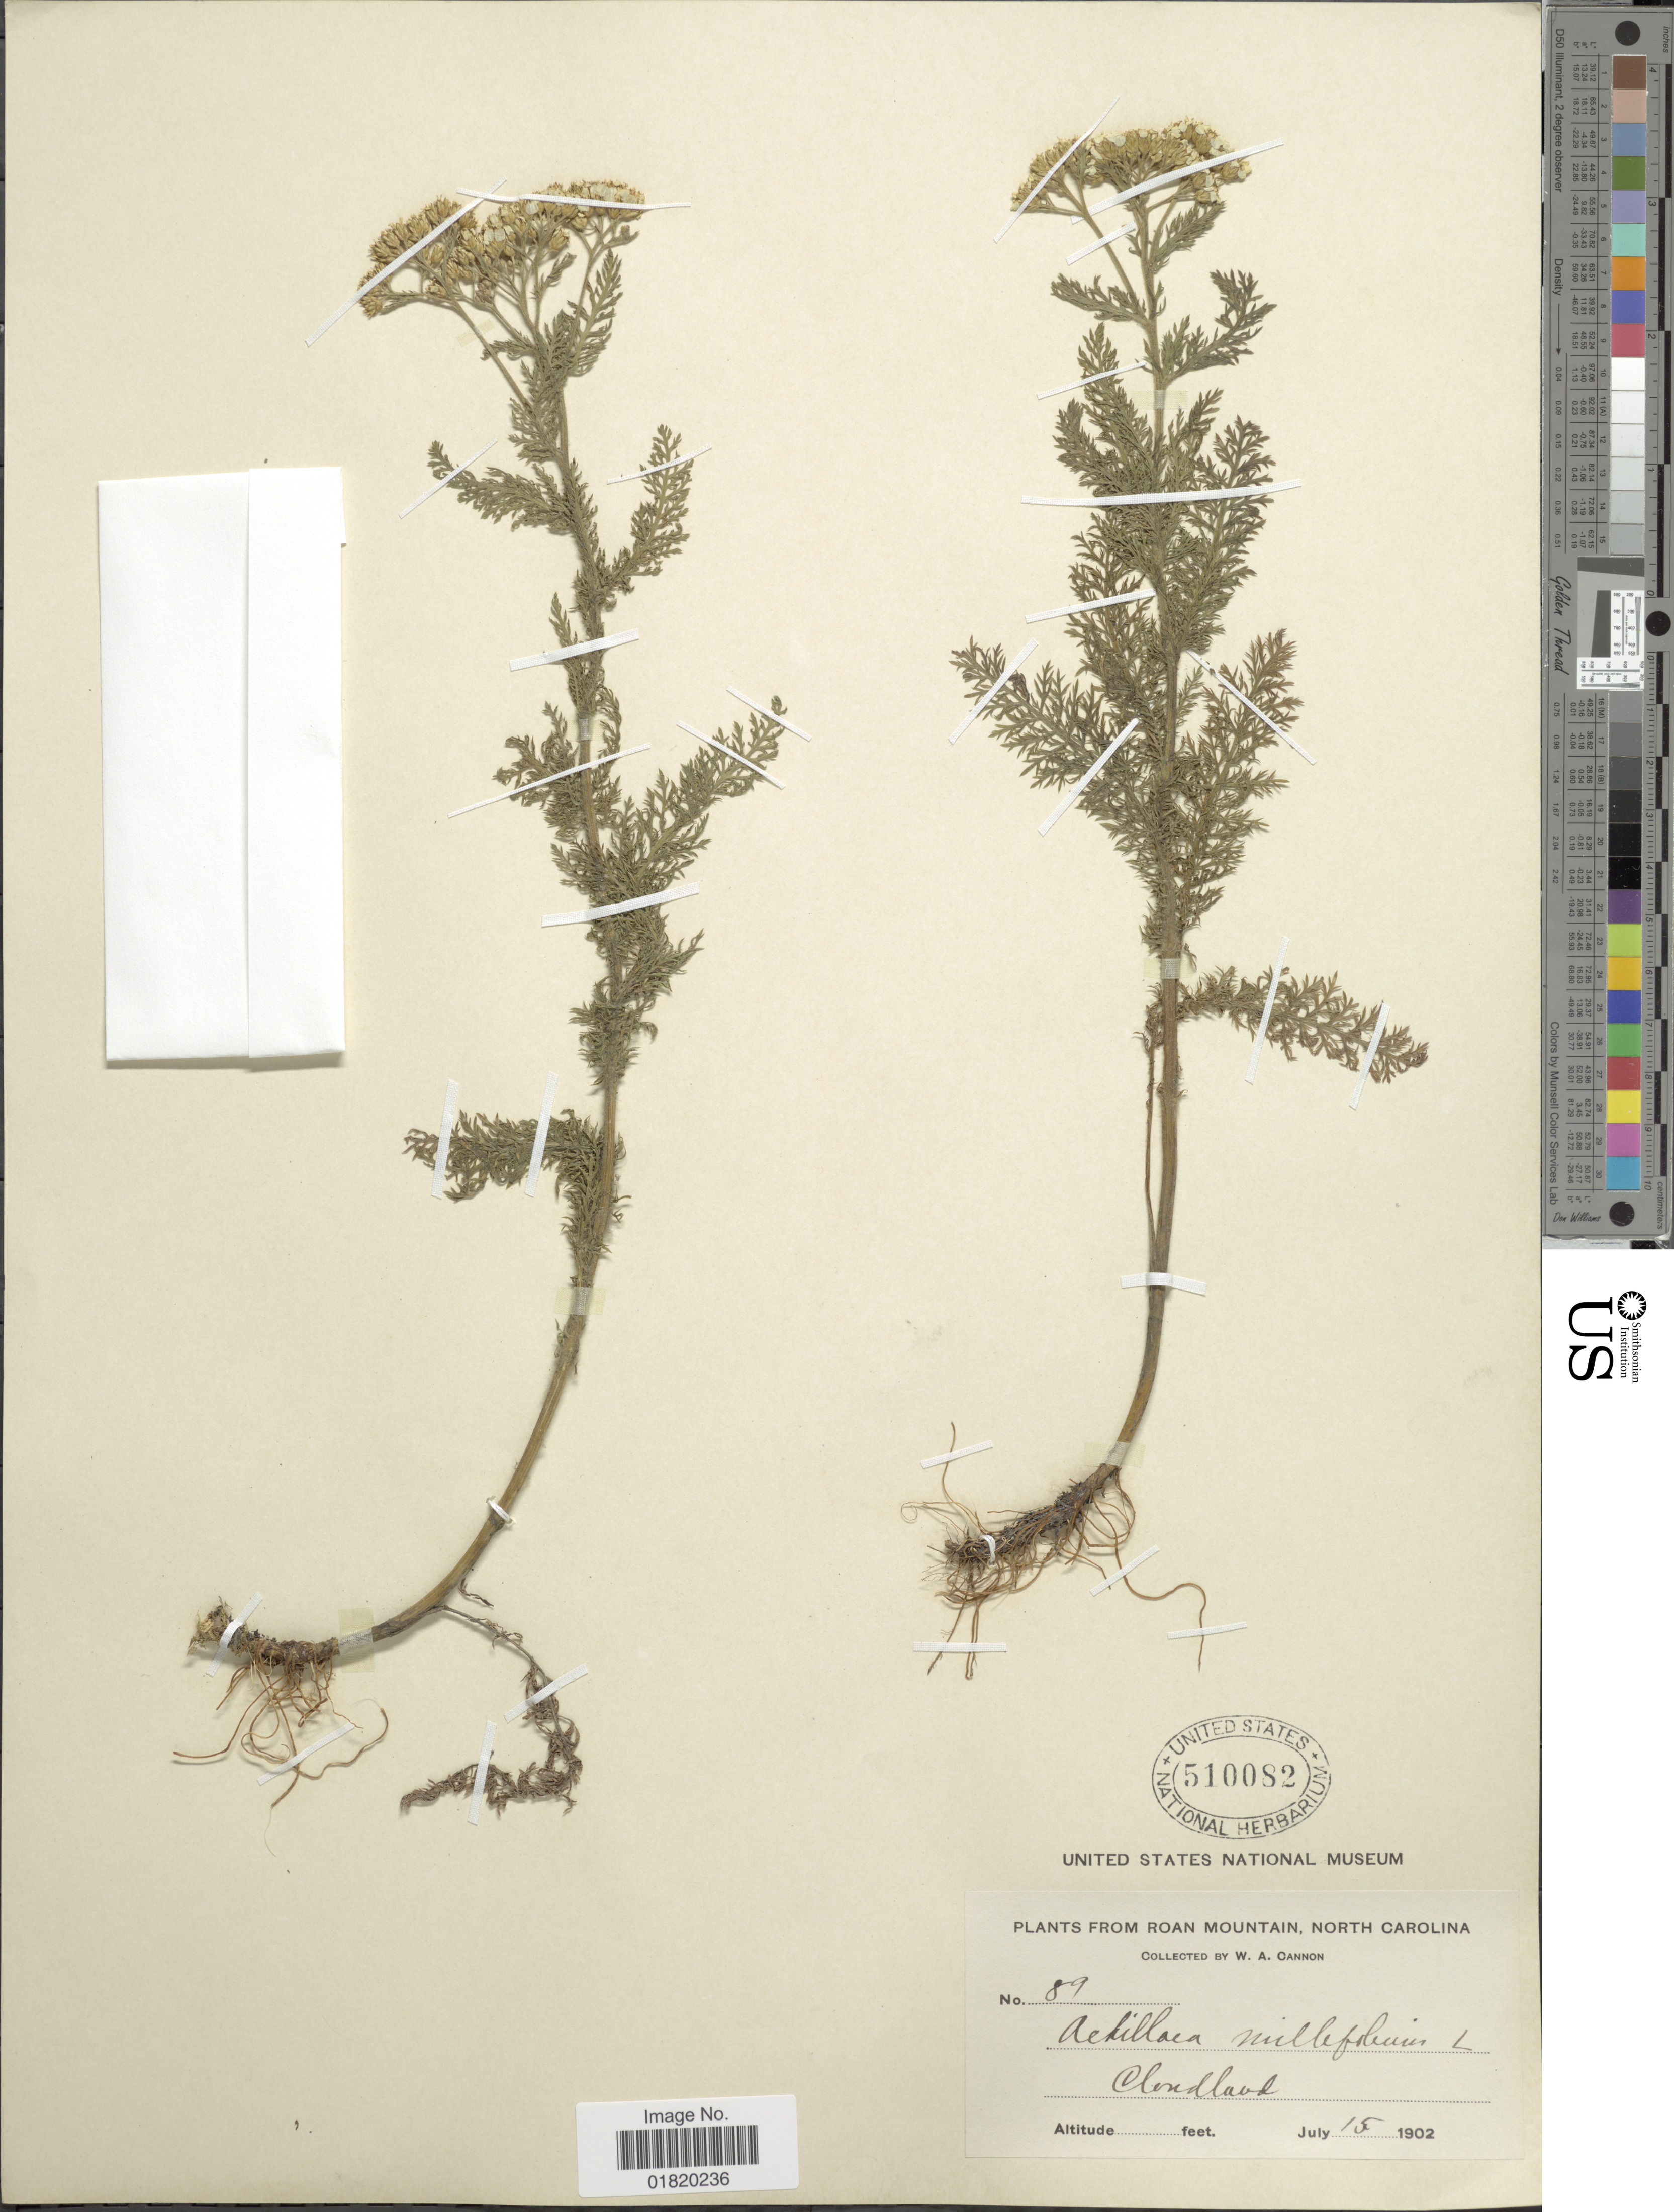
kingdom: Plantae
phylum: Tracheophyta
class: Magnoliopsida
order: Asterales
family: Asteraceae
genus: Achillea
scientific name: Achillea millefolium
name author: L.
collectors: W. Cannon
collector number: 89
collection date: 1902-07-15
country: United States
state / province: North Carolina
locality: Roan Mountain. Cloudland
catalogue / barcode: US 510082